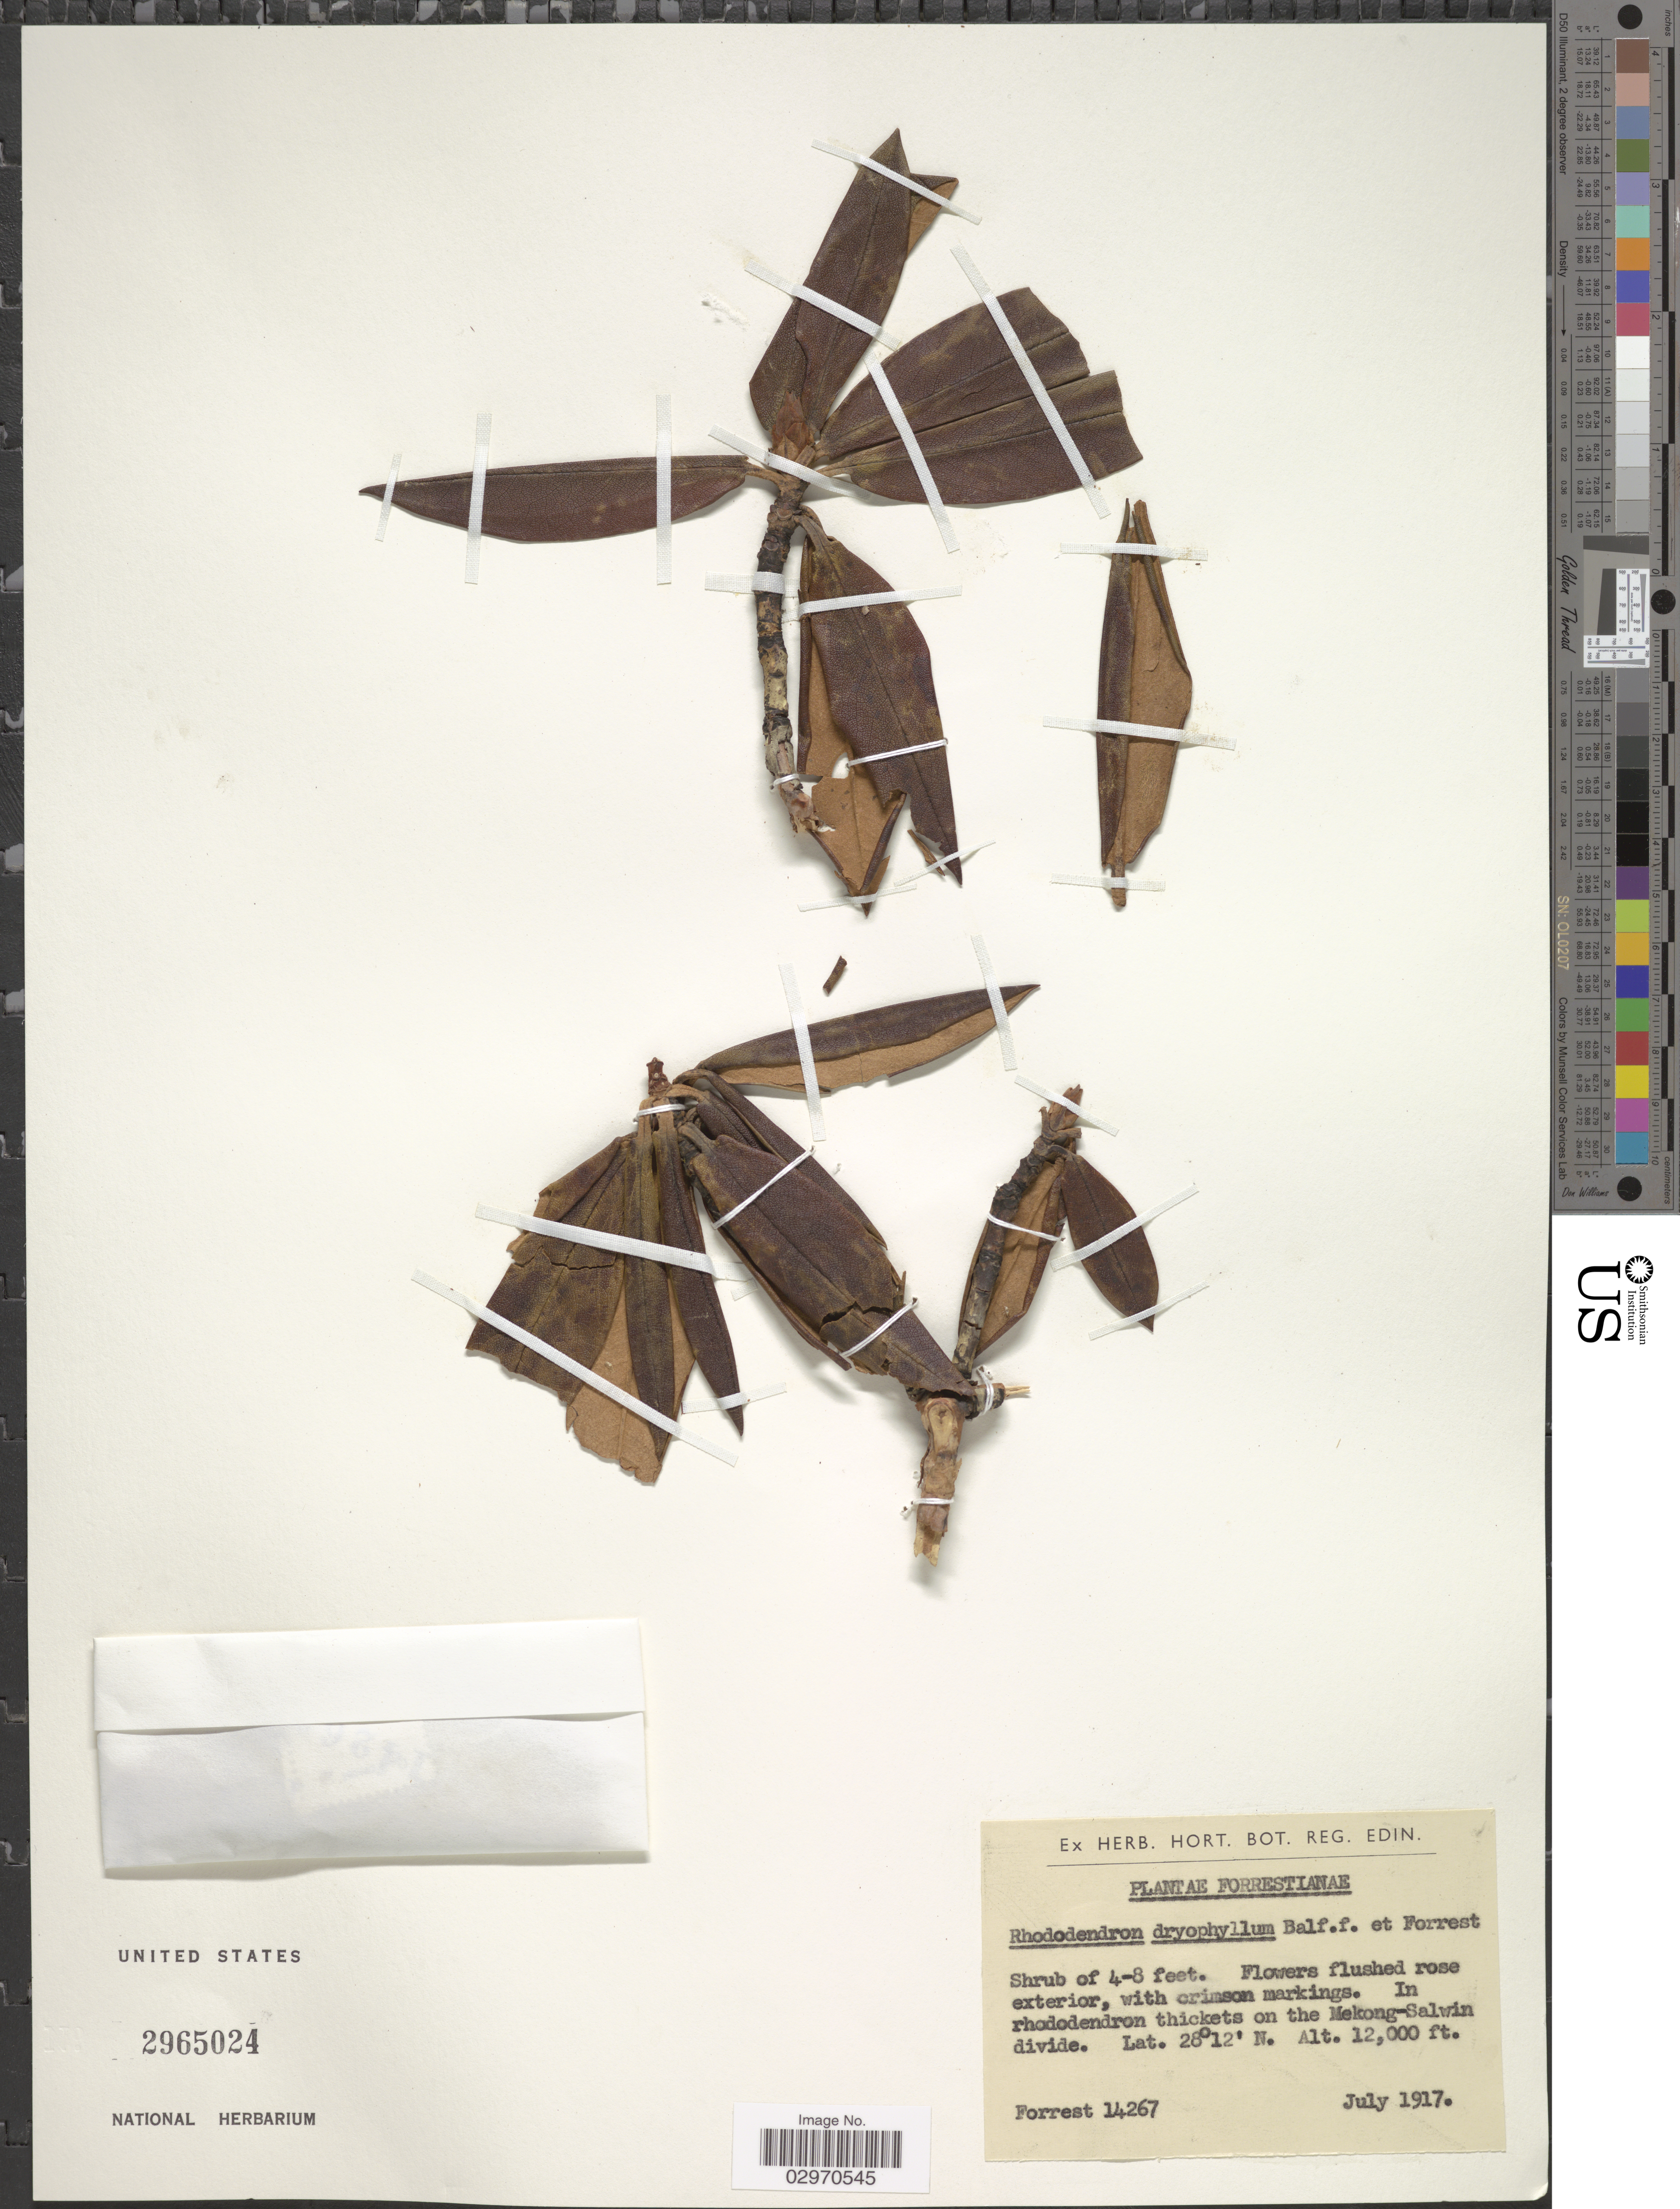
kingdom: Plantae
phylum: Tracheophyta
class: Magnoliopsida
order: Ericales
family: Ericaceae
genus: Rhododendron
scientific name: Rhododendron dryophyllum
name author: Balf. f. & Forrest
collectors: -. Forrest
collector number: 14267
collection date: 1917-07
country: China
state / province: Yunnan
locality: Thickets on the Mekong-Salwin divide.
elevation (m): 3658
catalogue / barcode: US 2965024